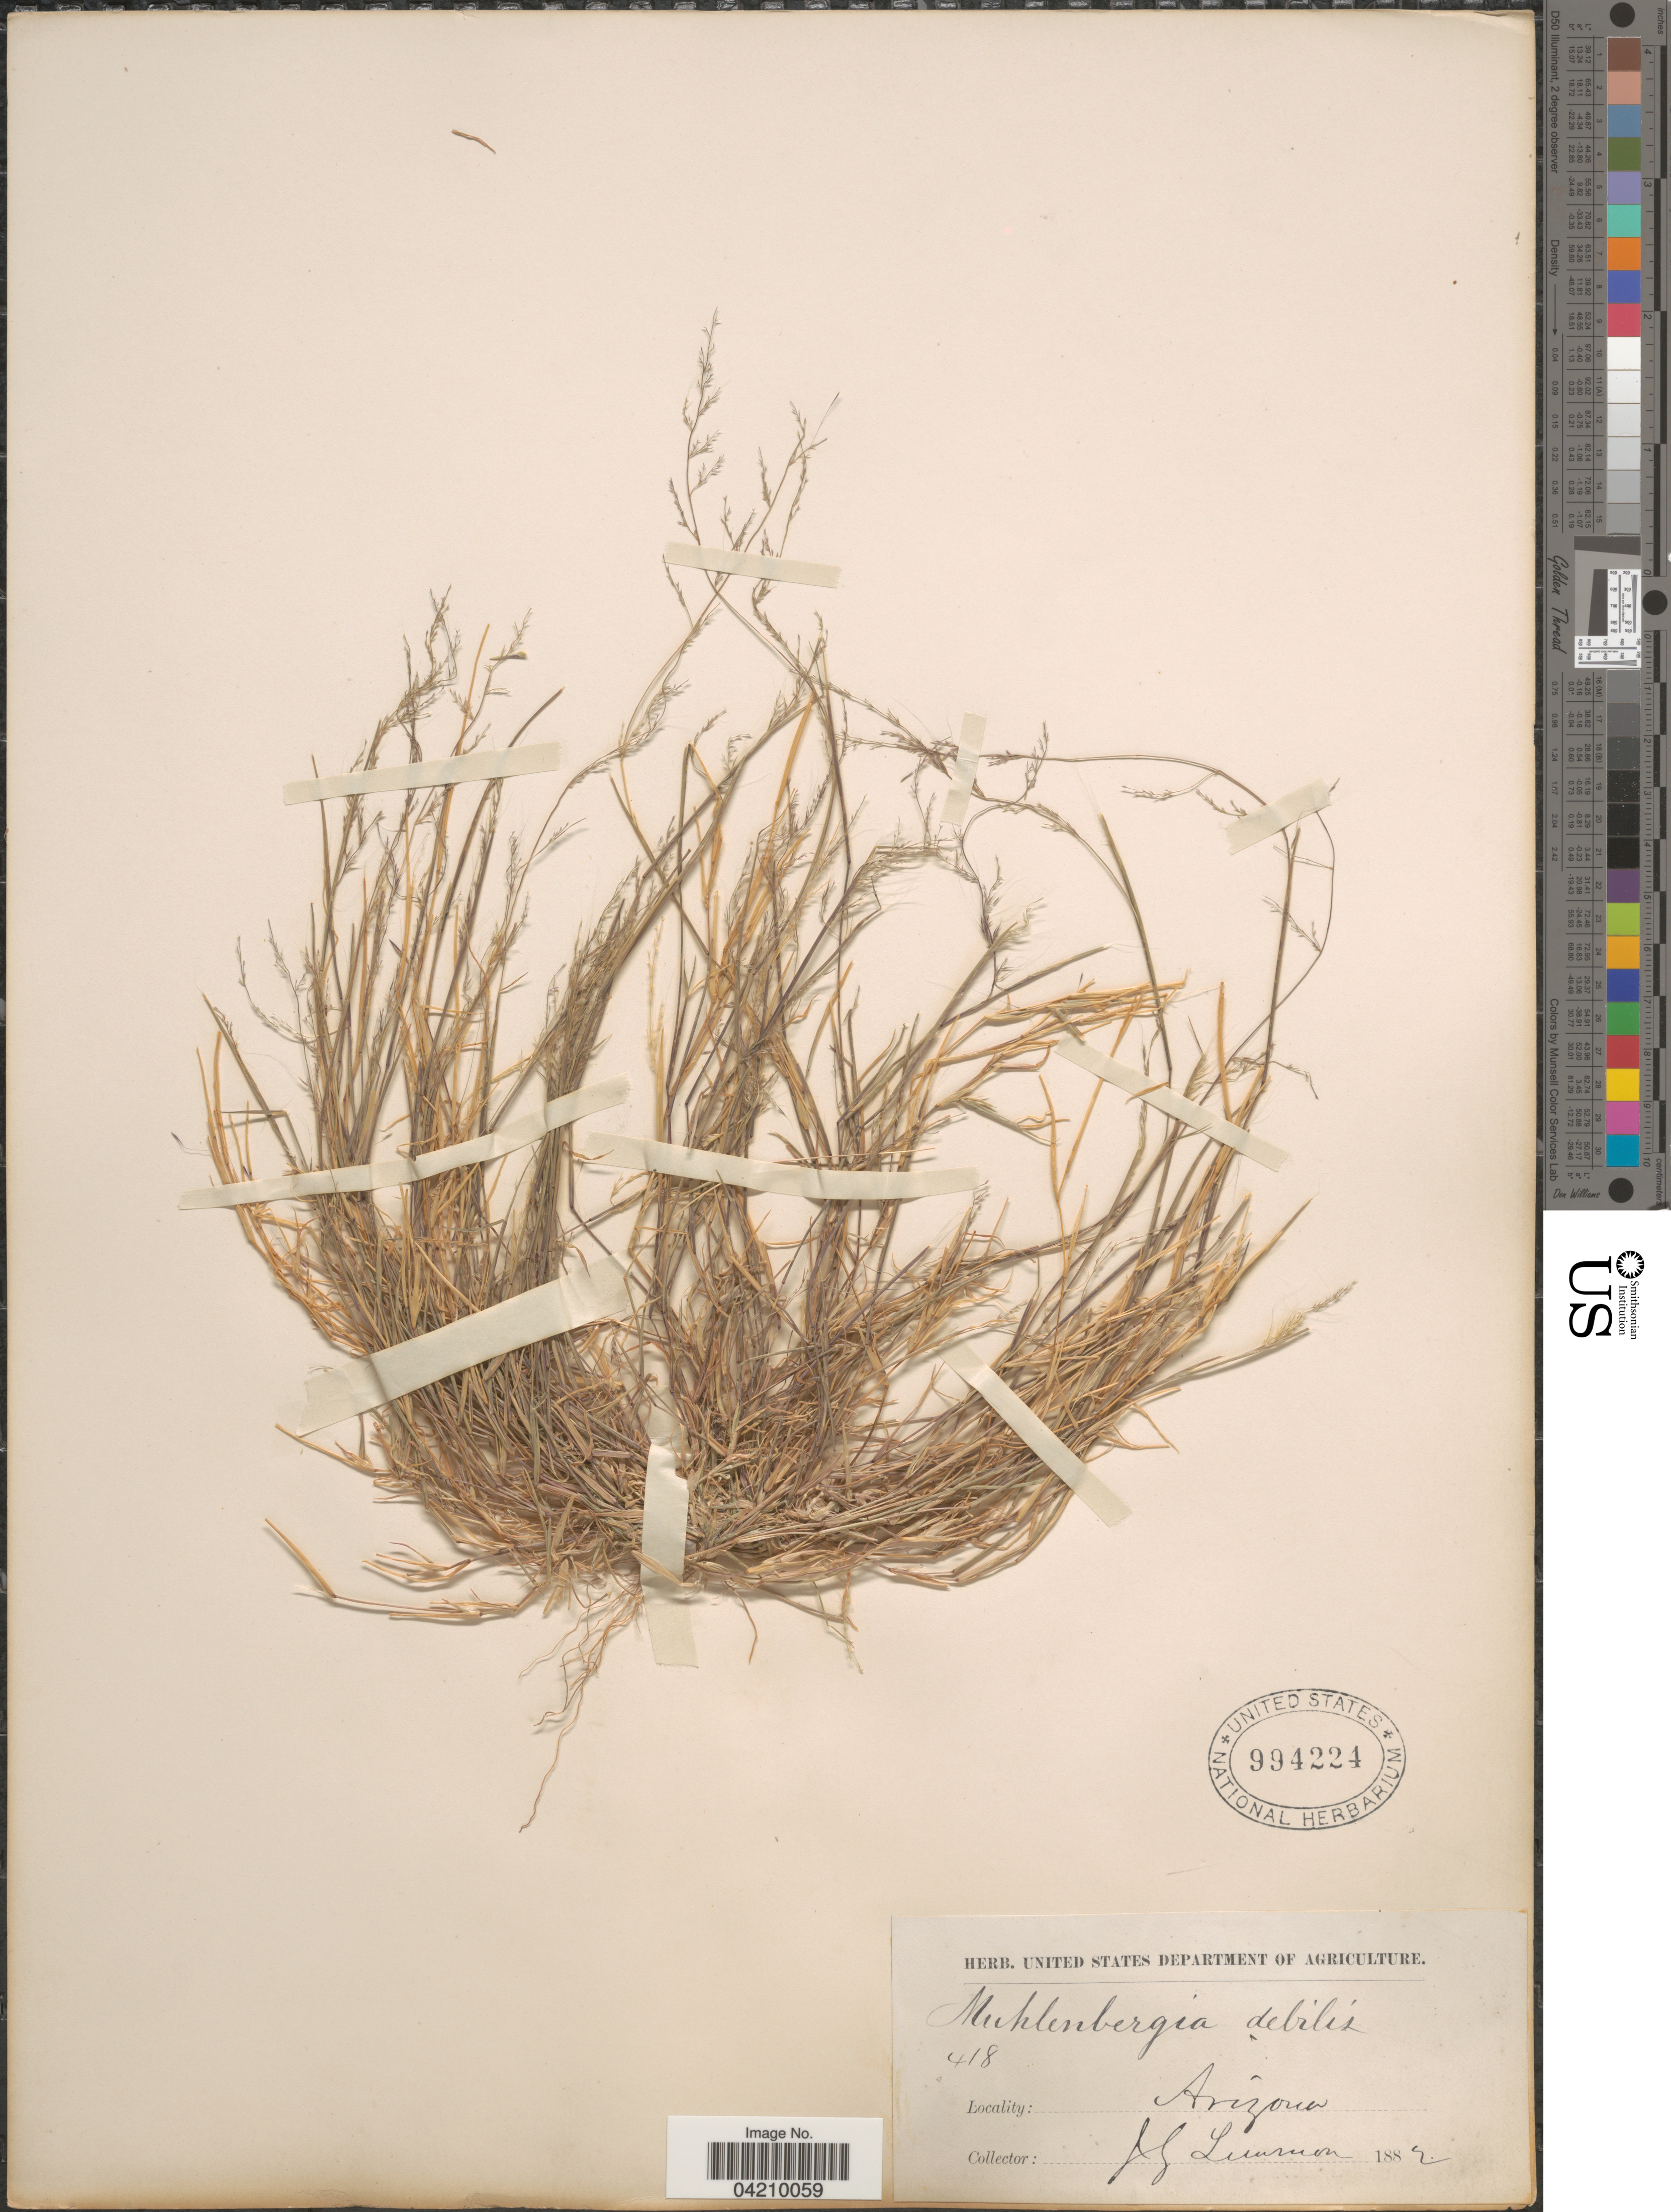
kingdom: Plantae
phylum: Tracheophyta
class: Liliopsida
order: Poales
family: Poaceae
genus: Muhlenbergia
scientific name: Muhlenbergia microsperma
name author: (DC.) Kunth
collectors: J. Lemmon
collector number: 418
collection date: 1882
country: United States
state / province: Arizona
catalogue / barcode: US 994224